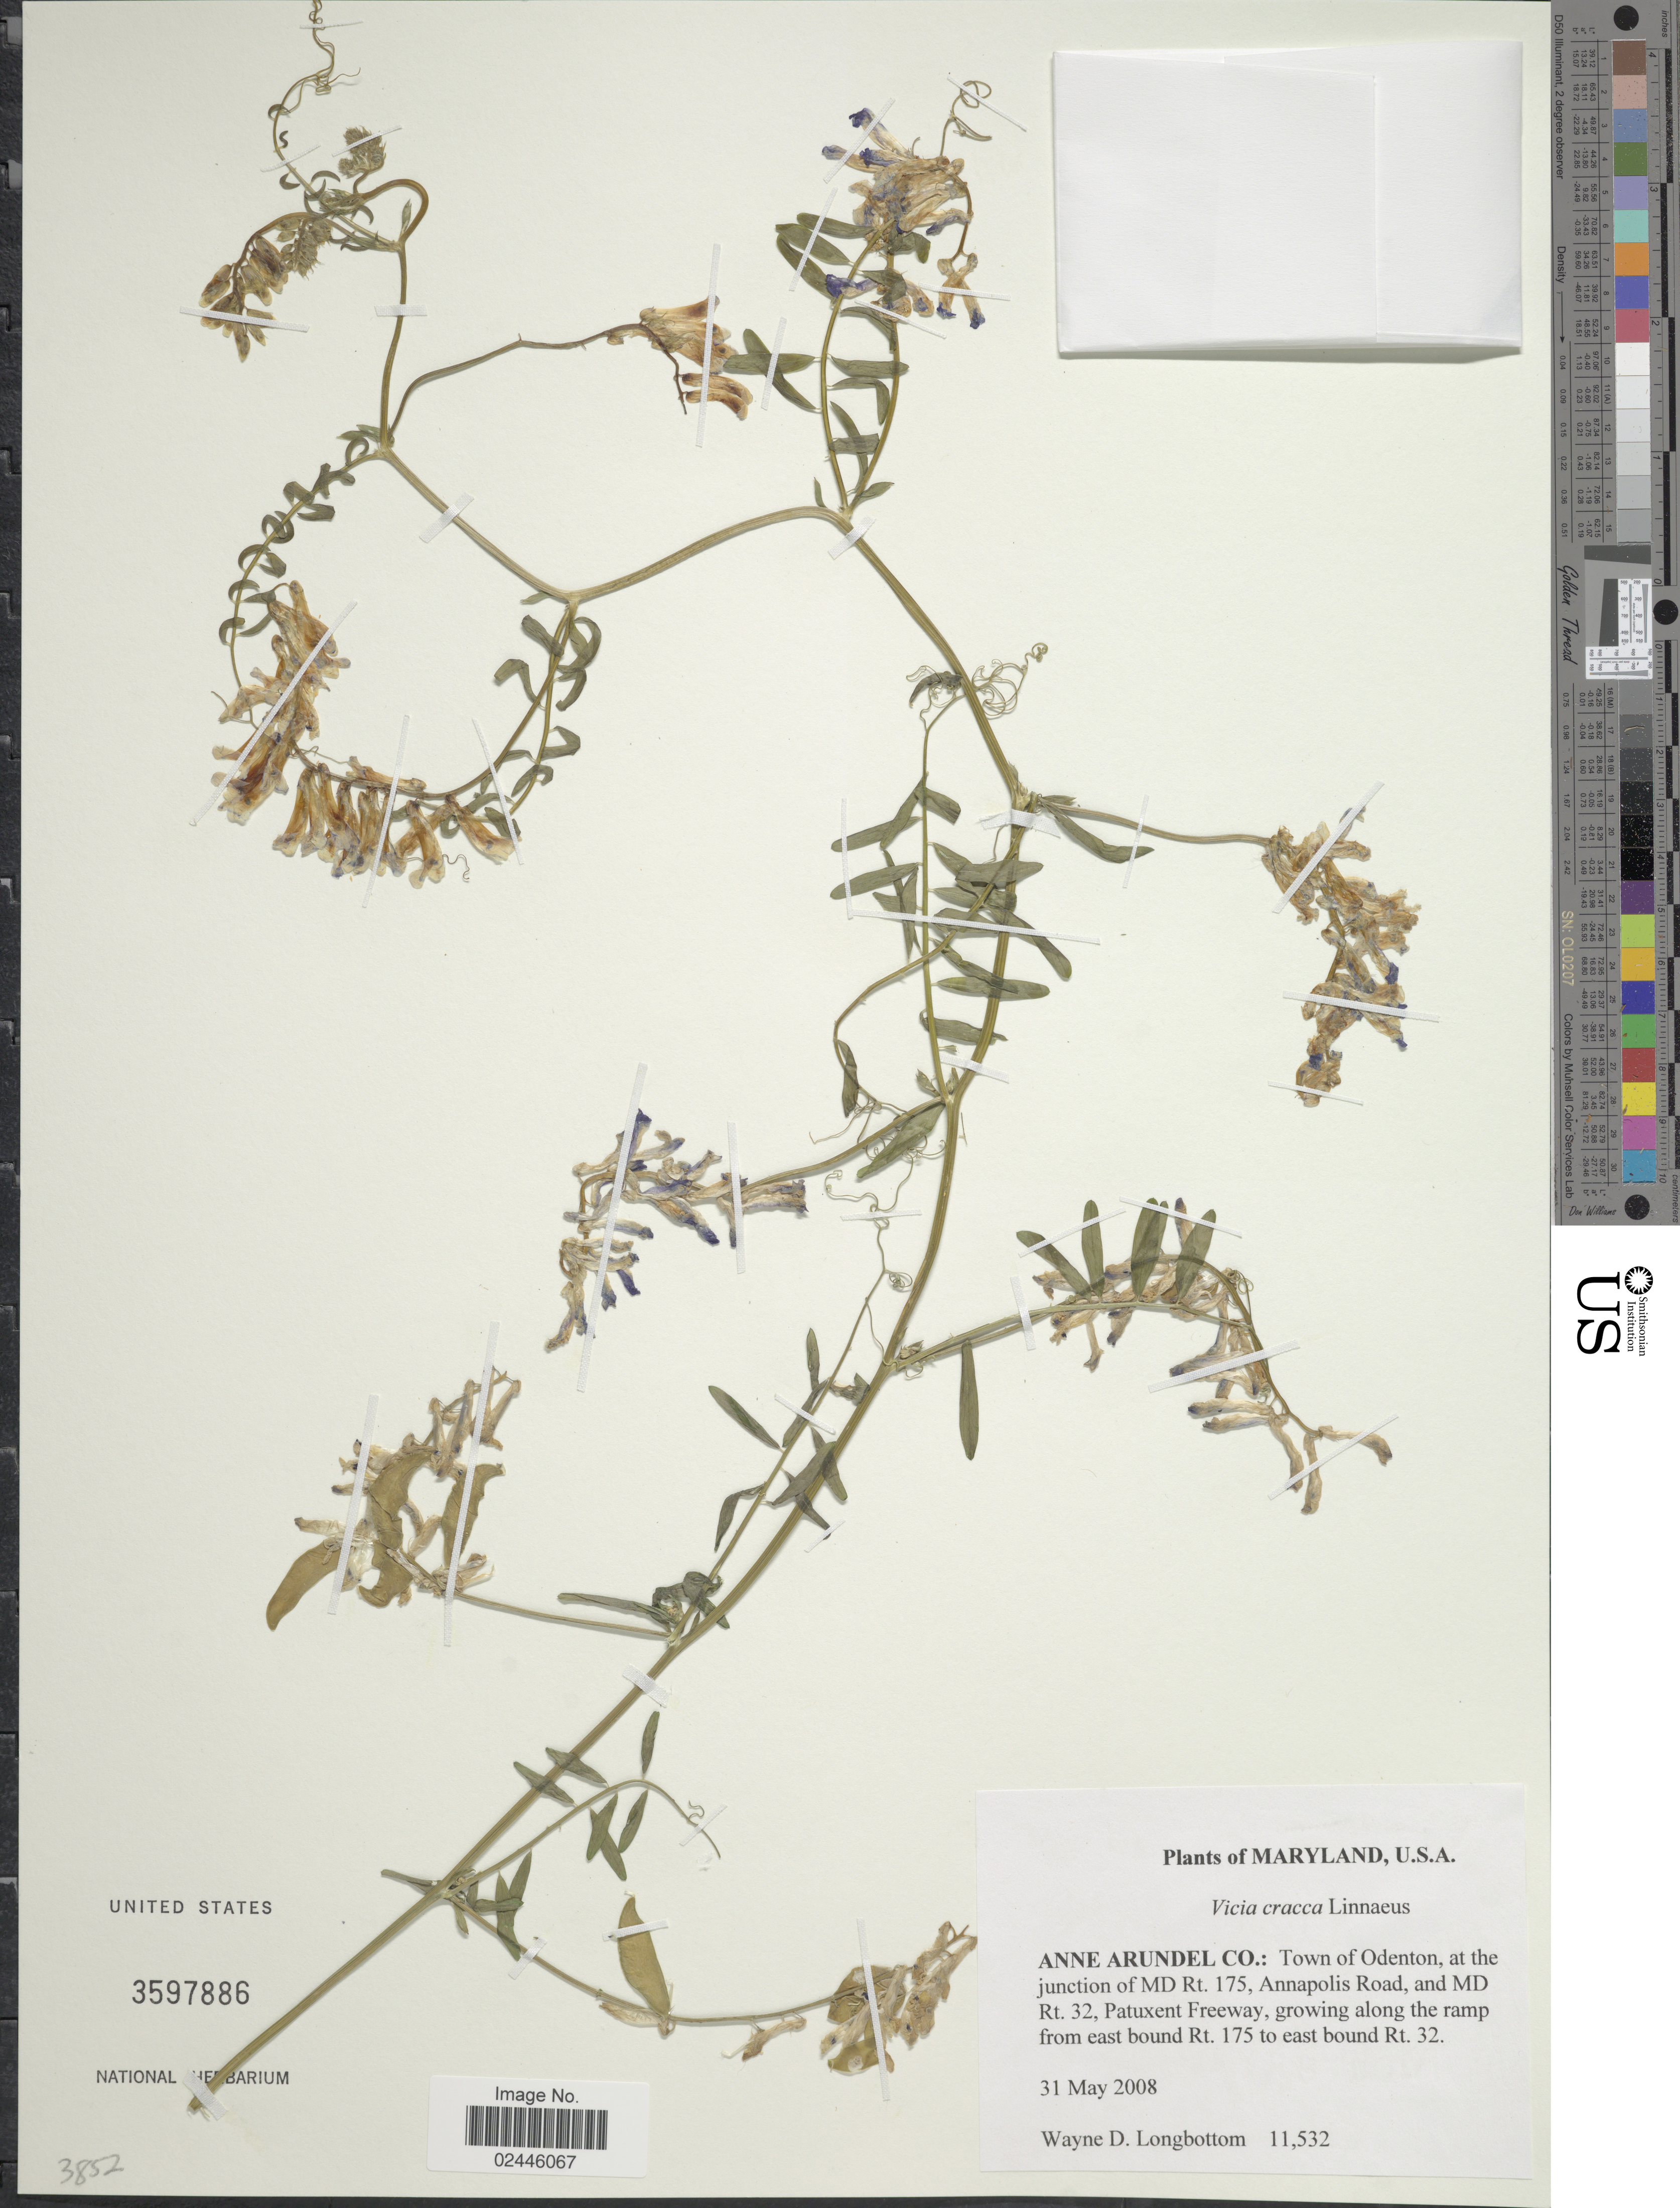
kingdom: Plantae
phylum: Tracheophyta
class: Magnoliopsida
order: Fabales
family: Fabaceae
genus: Vicia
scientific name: Vicia cracca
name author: L.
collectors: W. D. Longbottom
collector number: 11532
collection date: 2008-05-31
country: United States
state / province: Maryland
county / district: Anne Arundel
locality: Anne Arundel Co.: Town of Odenton, at the junction of MD Rt. 175, Annapolis Road, and MD Rt. 32, Patuxent Freeway, growing along the ramp from east bound Rt. 175 to east bound Rt. 32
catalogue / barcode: US 3597886